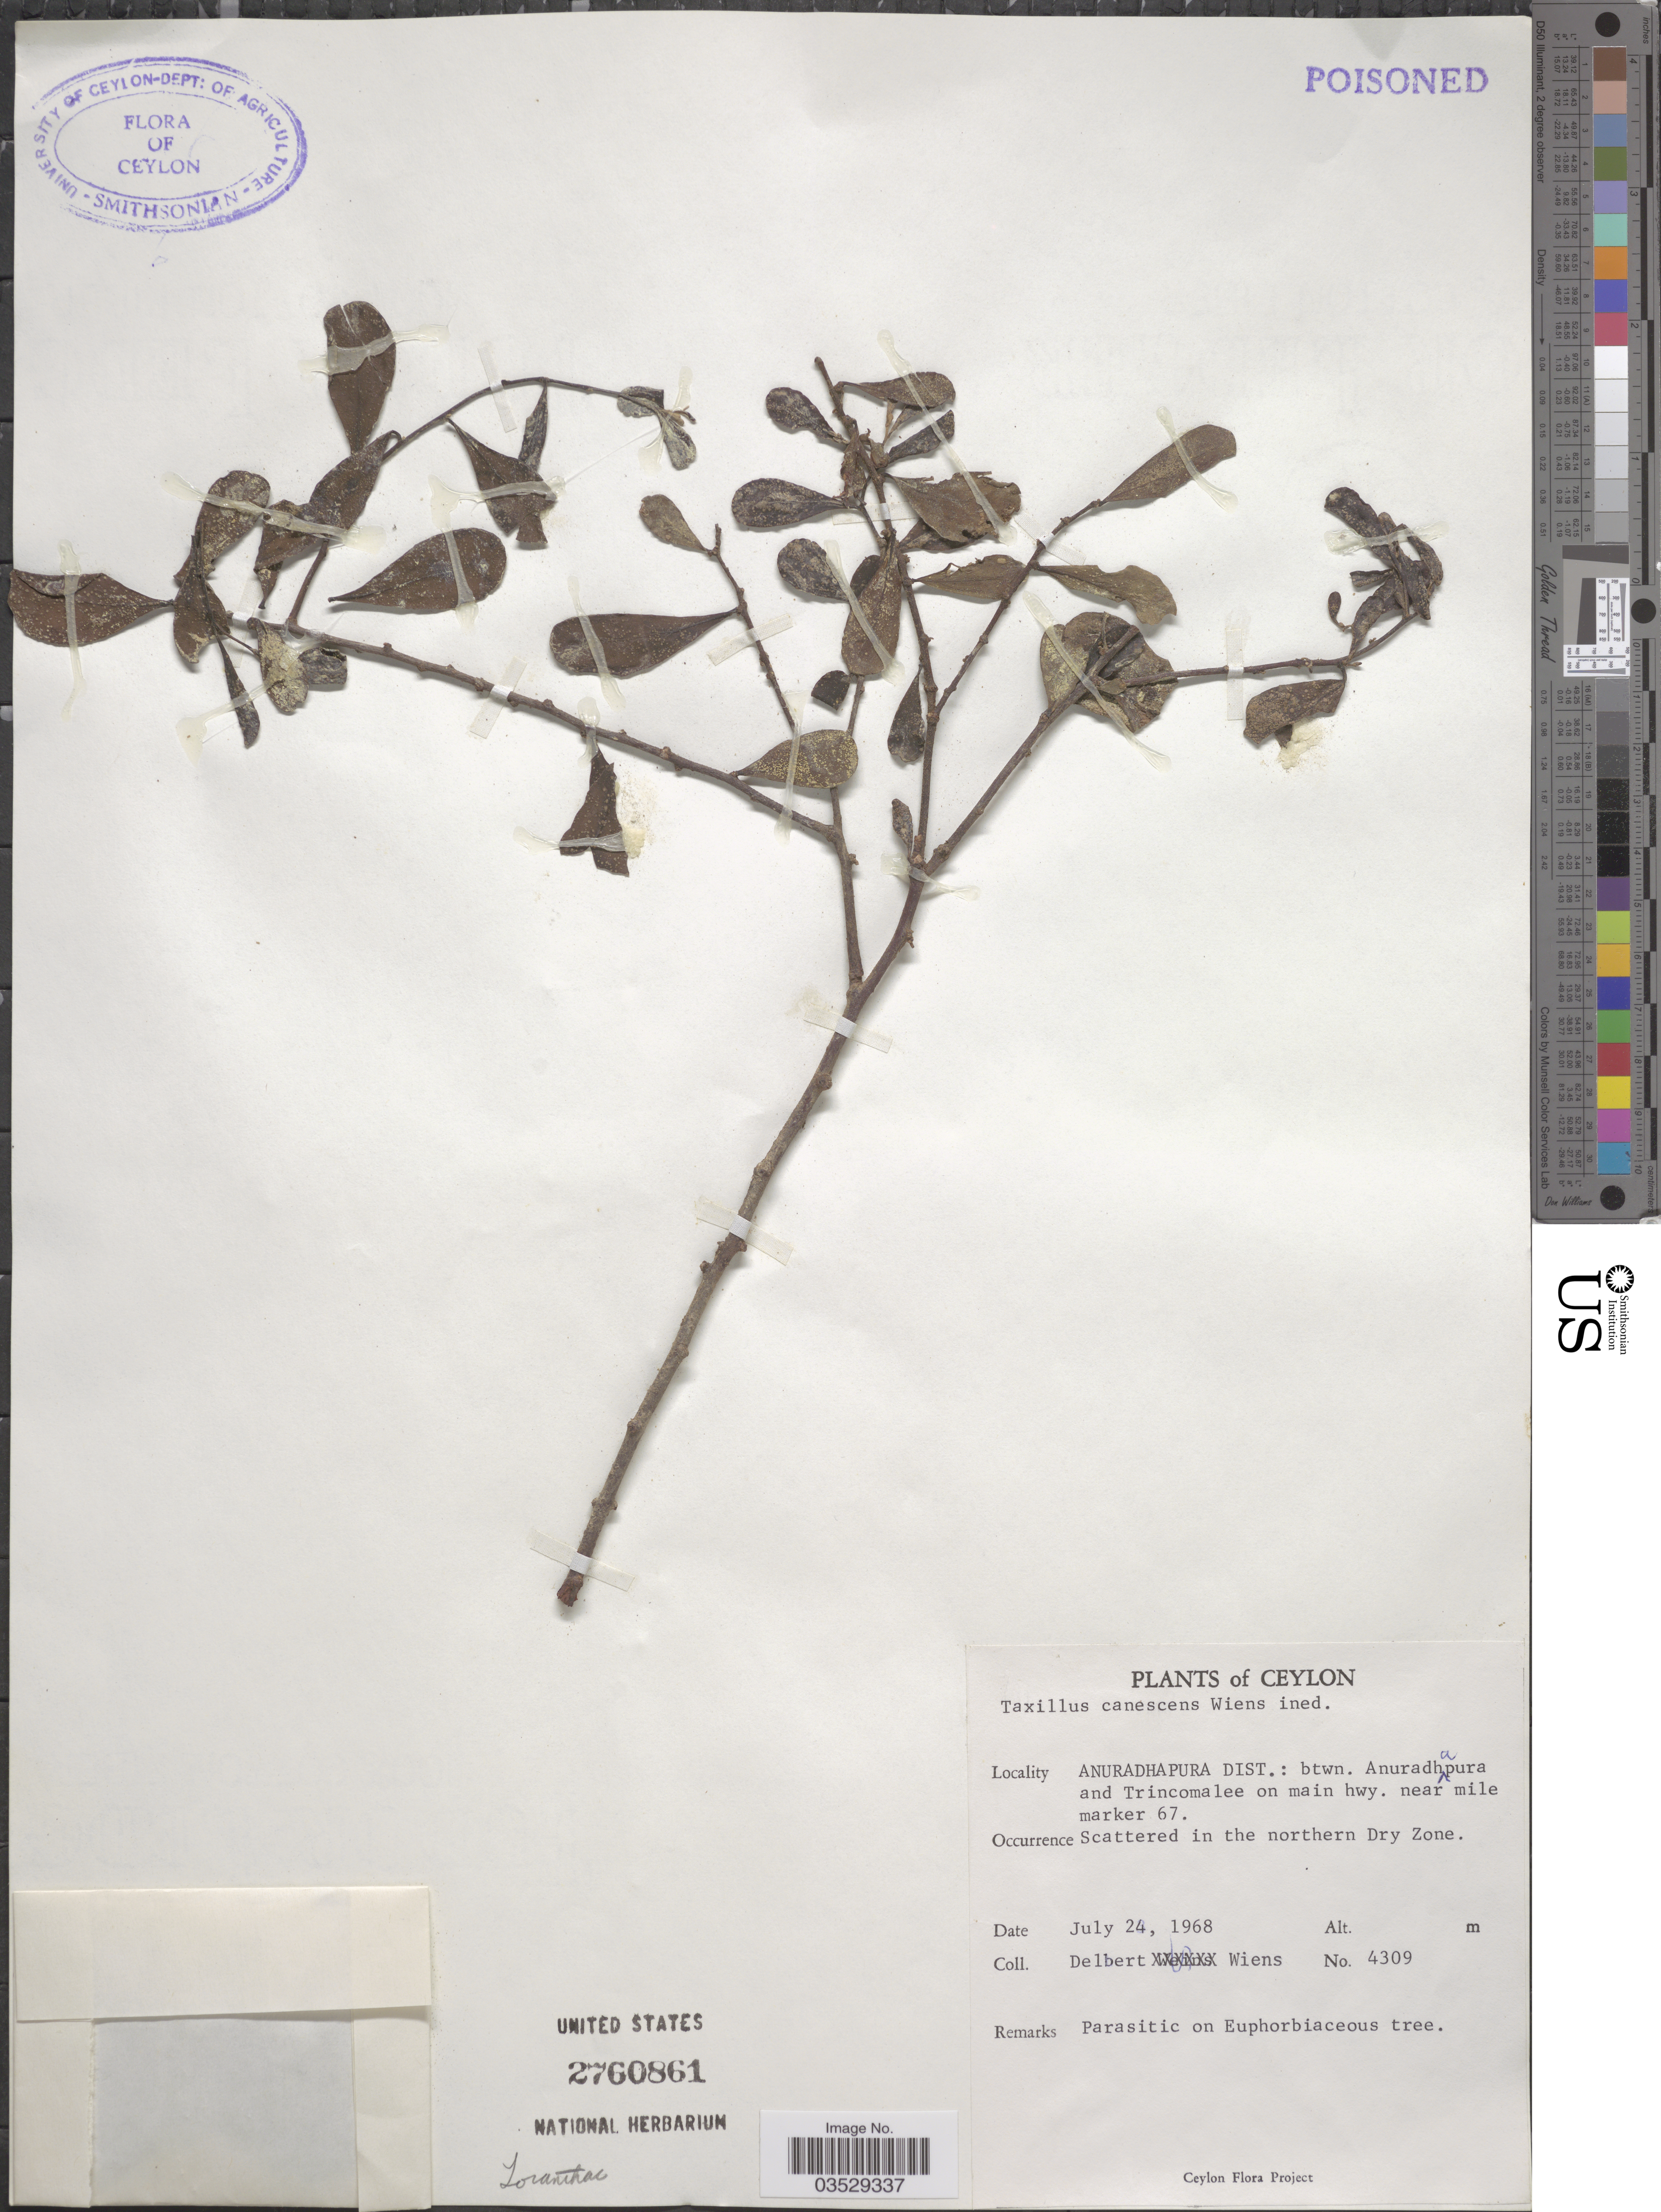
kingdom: Plantae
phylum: Tracheophyta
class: Magnoliopsida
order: Santalales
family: Loranthaceae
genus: Taxillus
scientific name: Taxillus canescens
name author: Wiens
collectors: D. Wiens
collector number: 4309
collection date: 1968-07-24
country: Sri Lanka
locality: Ceylon. Anuradhapura Dist.: btwn. Anuradhapura and Trincomalee on main hwy. near mile marker 67. In the northern Dry Zone.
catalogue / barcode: US 2760861